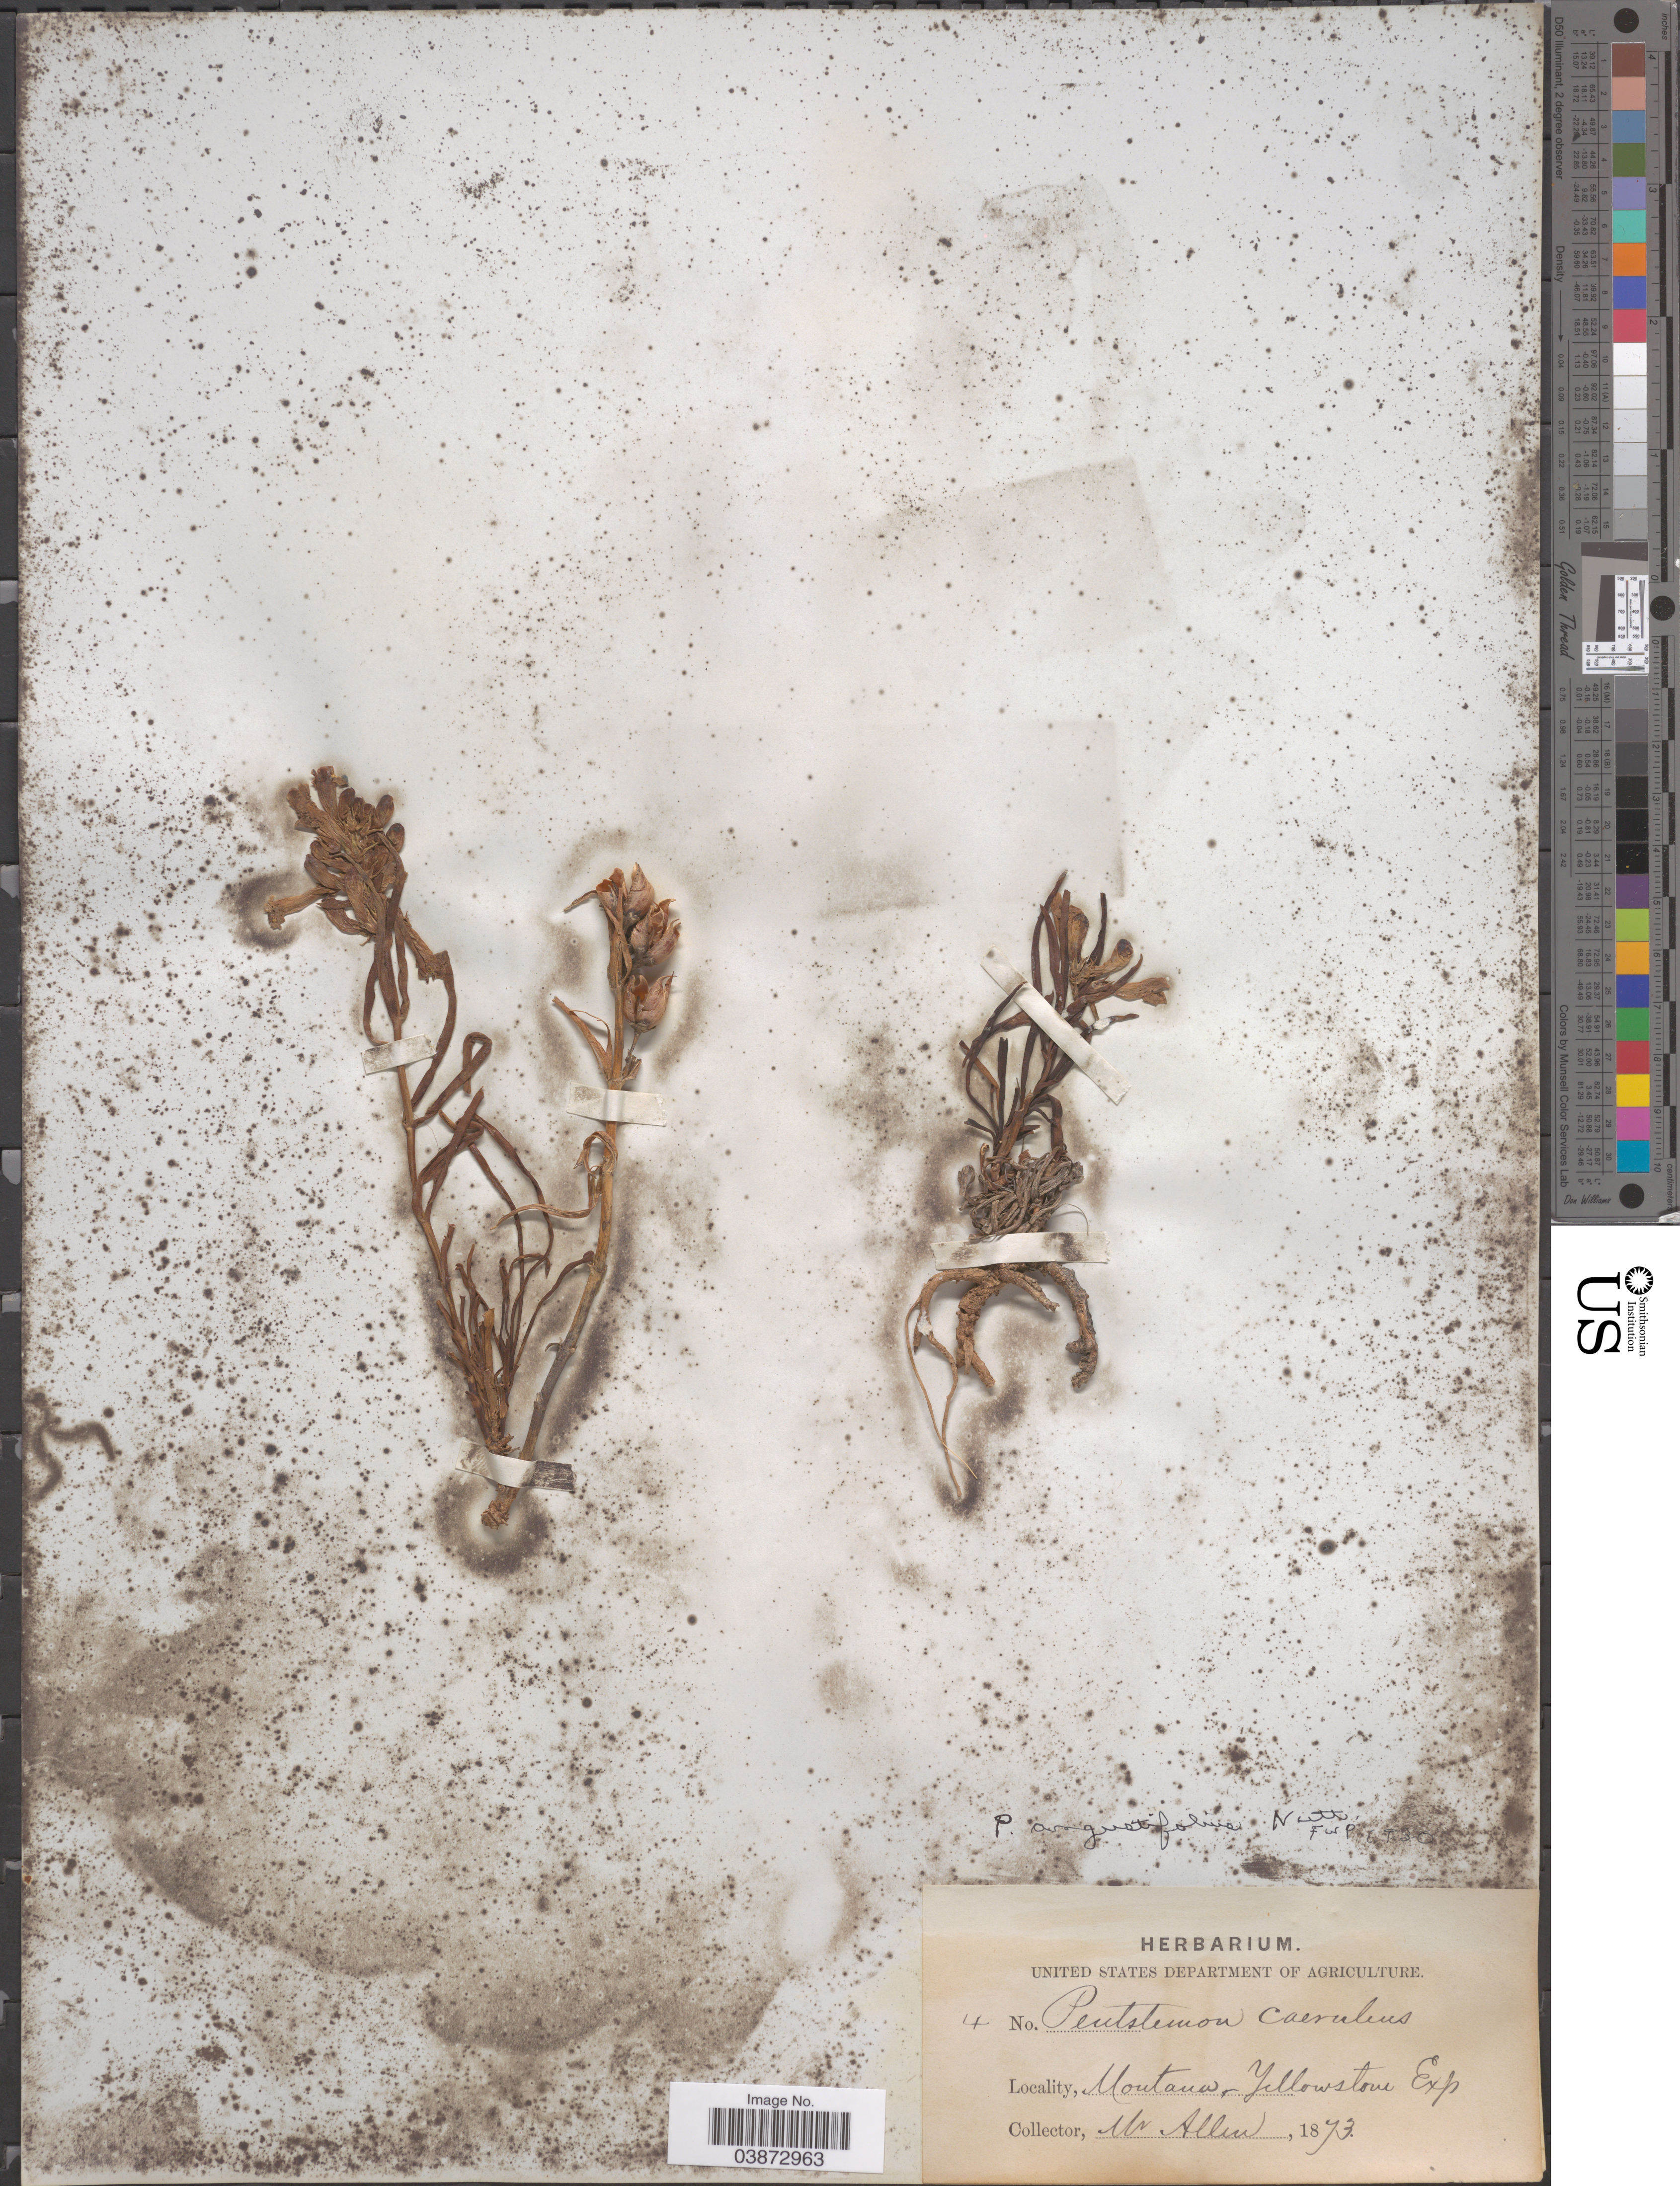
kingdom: Plantae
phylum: Tracheophyta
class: Magnoliopsida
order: Lamiales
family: Plantaginaceae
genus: Penstemon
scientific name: Penstemon angustifolius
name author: Nutt. ex Pursh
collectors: Mr. Allen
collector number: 4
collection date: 1873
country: United States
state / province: Montana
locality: Yellowstone Exp.